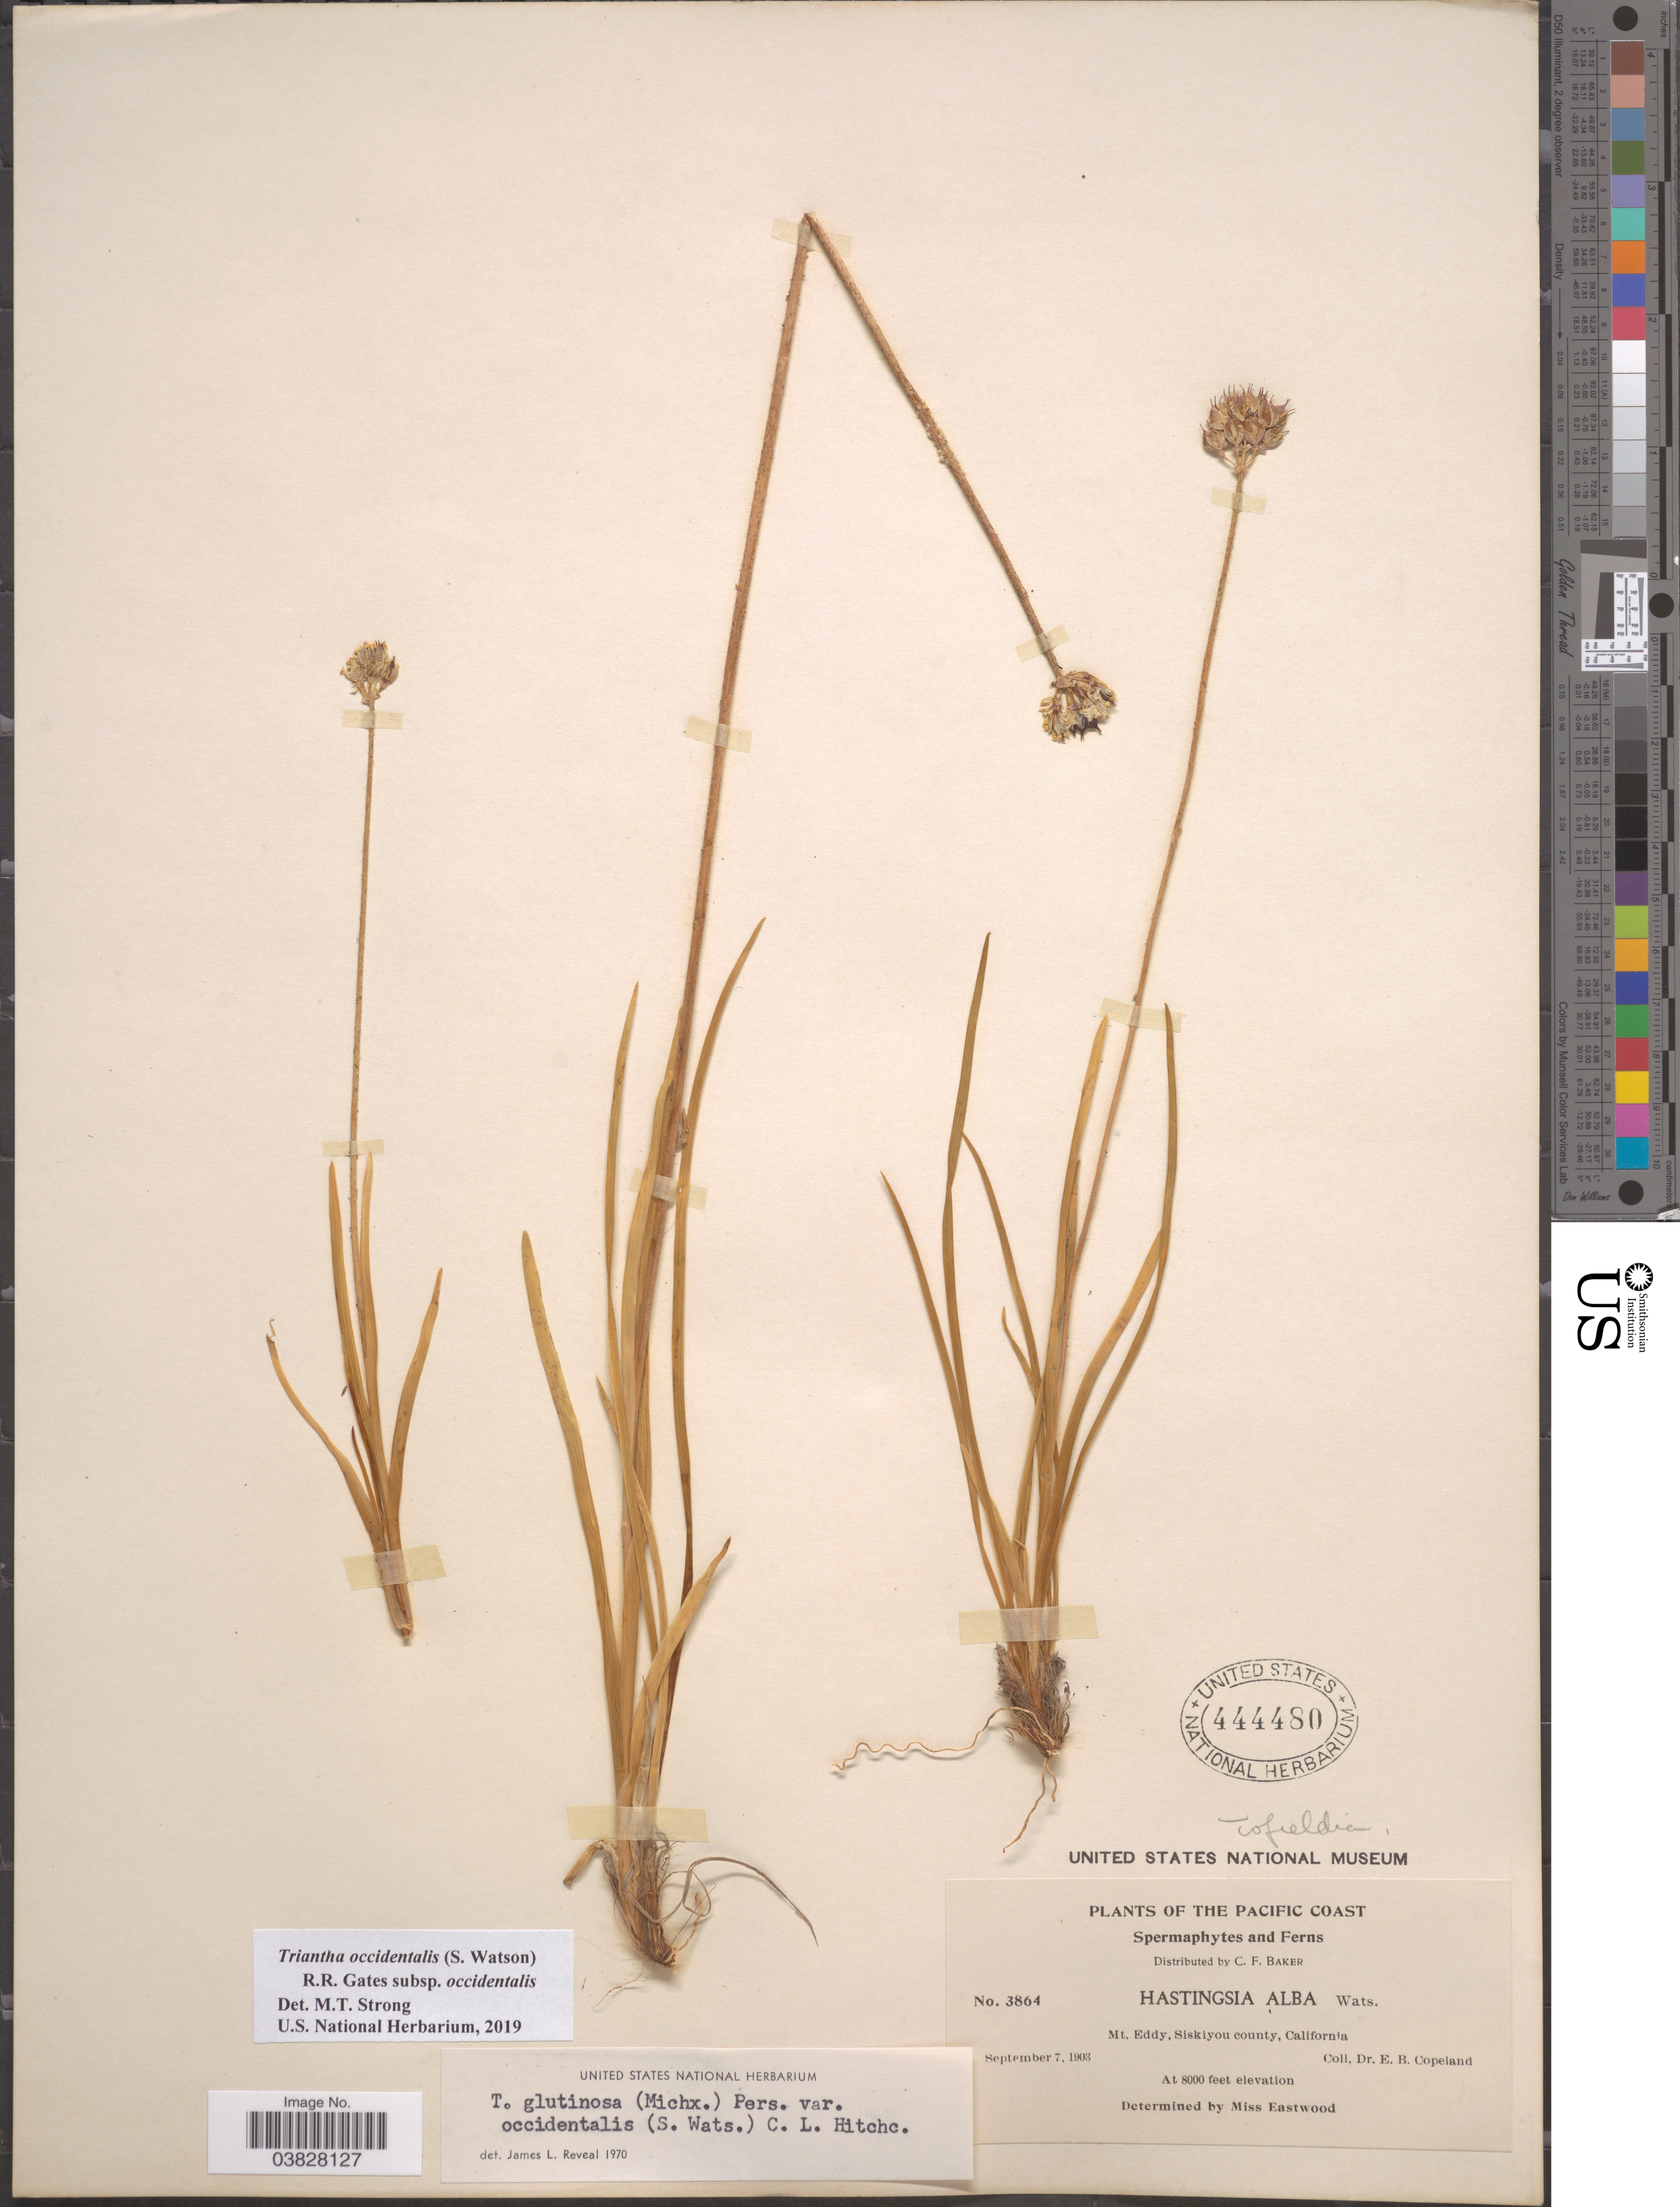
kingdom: Plantae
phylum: Tracheophyta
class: Liliopsida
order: Alismatales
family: Tofieldiaceae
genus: Triantha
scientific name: Triantha occidentalis subsp. occidentalis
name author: (S. Watson) R.R. Gates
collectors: E. B. Copeland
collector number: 3864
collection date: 1903-09-07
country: United States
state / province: California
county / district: Siskiyou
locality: The Pacific Coast. Mt. Eddy, Siskiyou County.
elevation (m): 2438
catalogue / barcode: US 444480